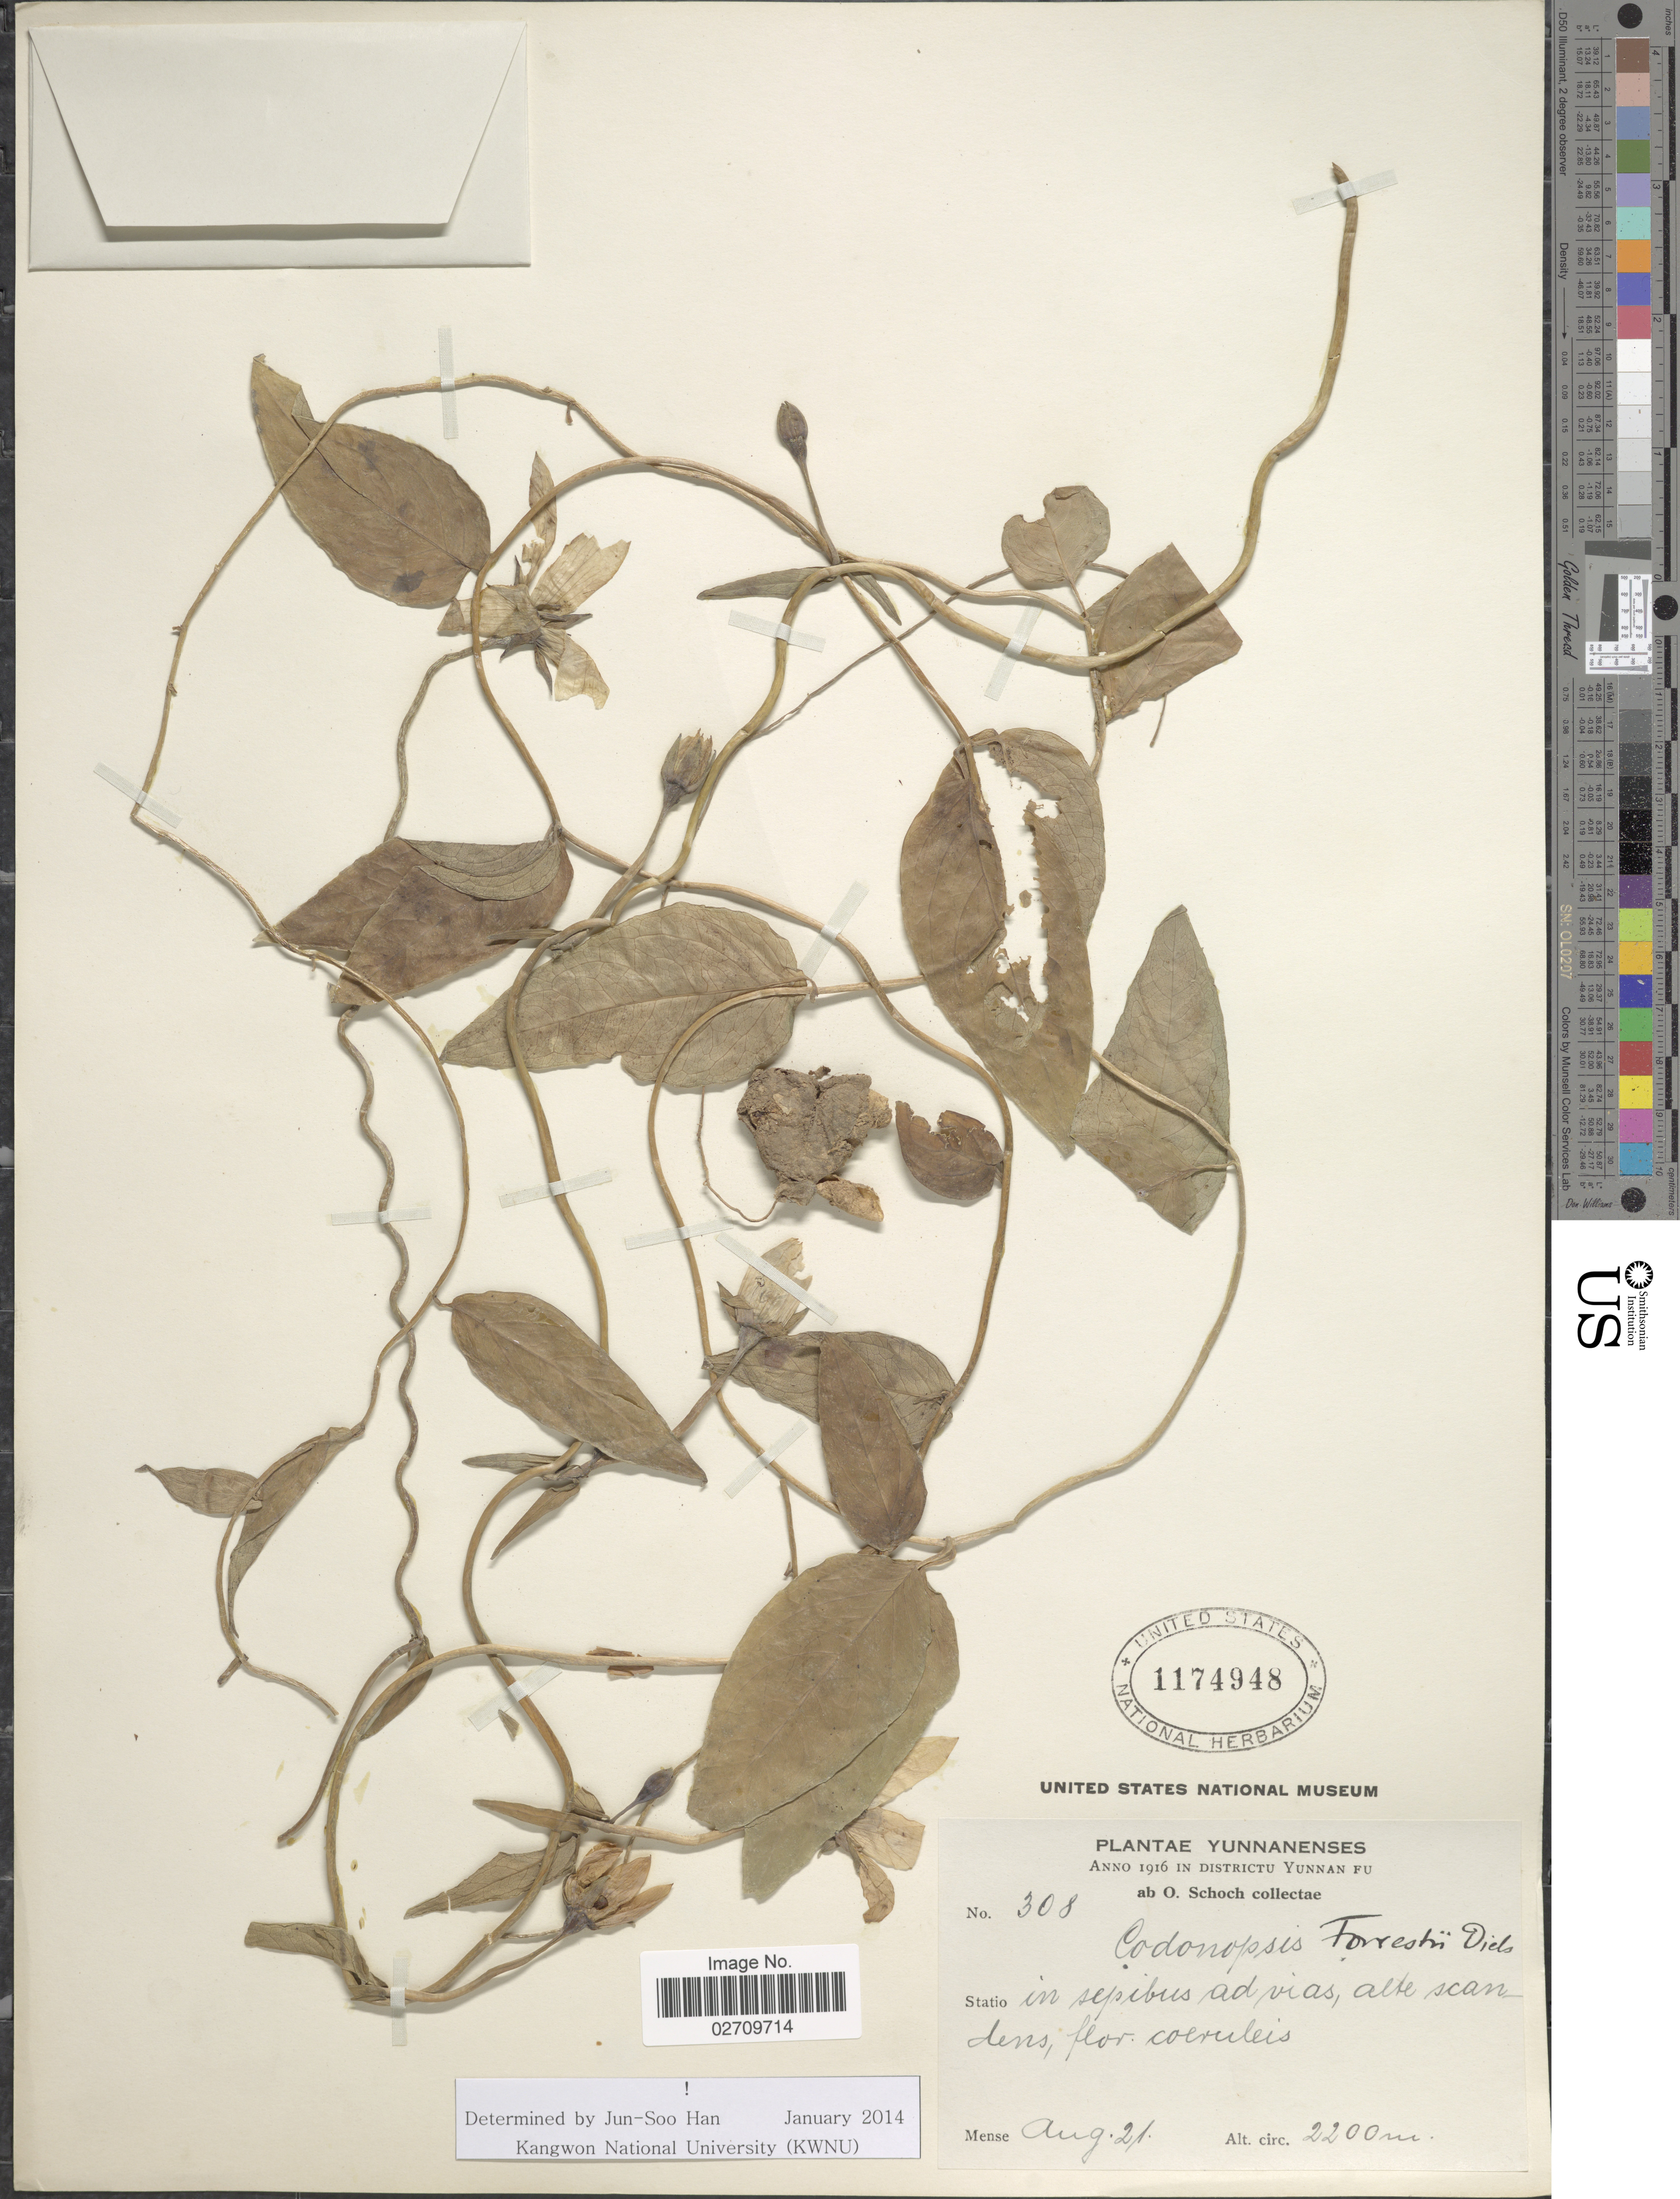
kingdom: Plantae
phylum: Tracheophyta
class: Magnoliopsida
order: Asterales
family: Campanulaceae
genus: Codonopsis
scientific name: Codonopsis forrestii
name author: Diels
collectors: O. Schoch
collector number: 308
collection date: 1916-08-21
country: China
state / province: Yunnan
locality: Districtu Yunnan Fu.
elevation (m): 2200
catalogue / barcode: US 1174948